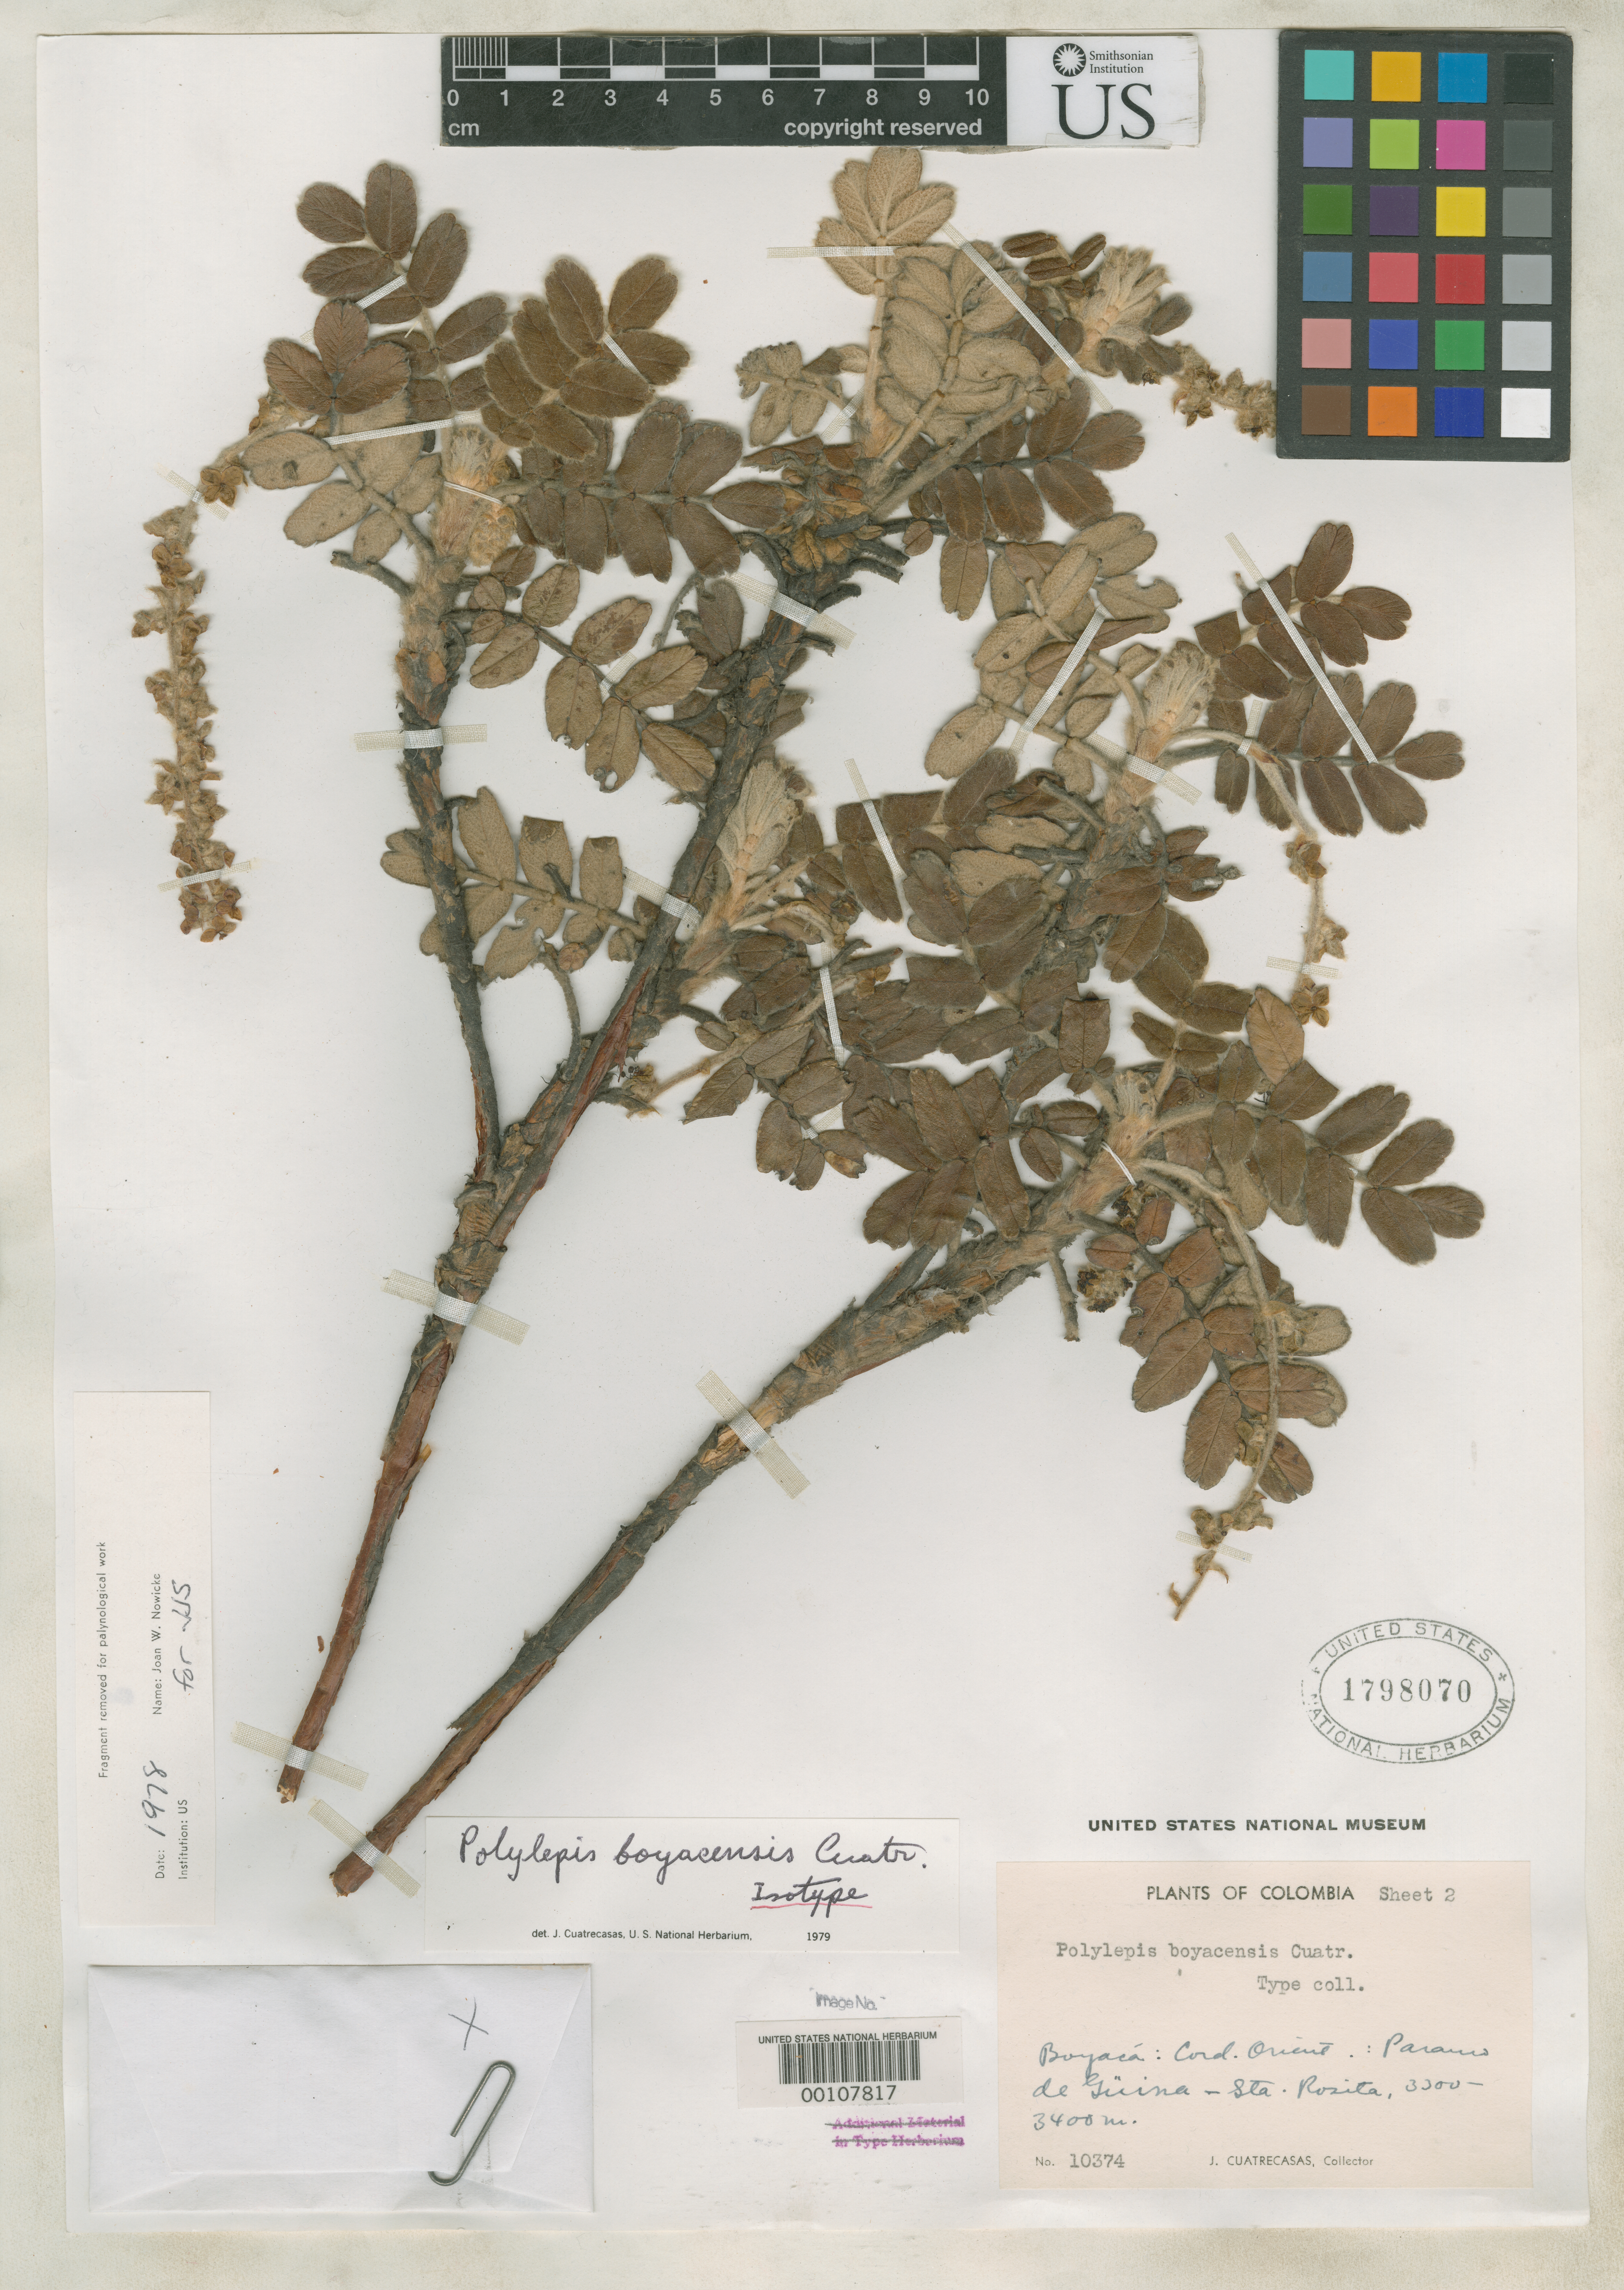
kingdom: Plantae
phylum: Tracheophyta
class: Magnoliopsida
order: Rosales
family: Rosaceae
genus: Polylepis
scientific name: Polylepis boyacensis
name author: Cuatrec.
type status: Isotype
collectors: J. Cuatrecasas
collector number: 10374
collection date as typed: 03 Aug 1940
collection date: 1940-08-03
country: Colombia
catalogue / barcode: US 1798070